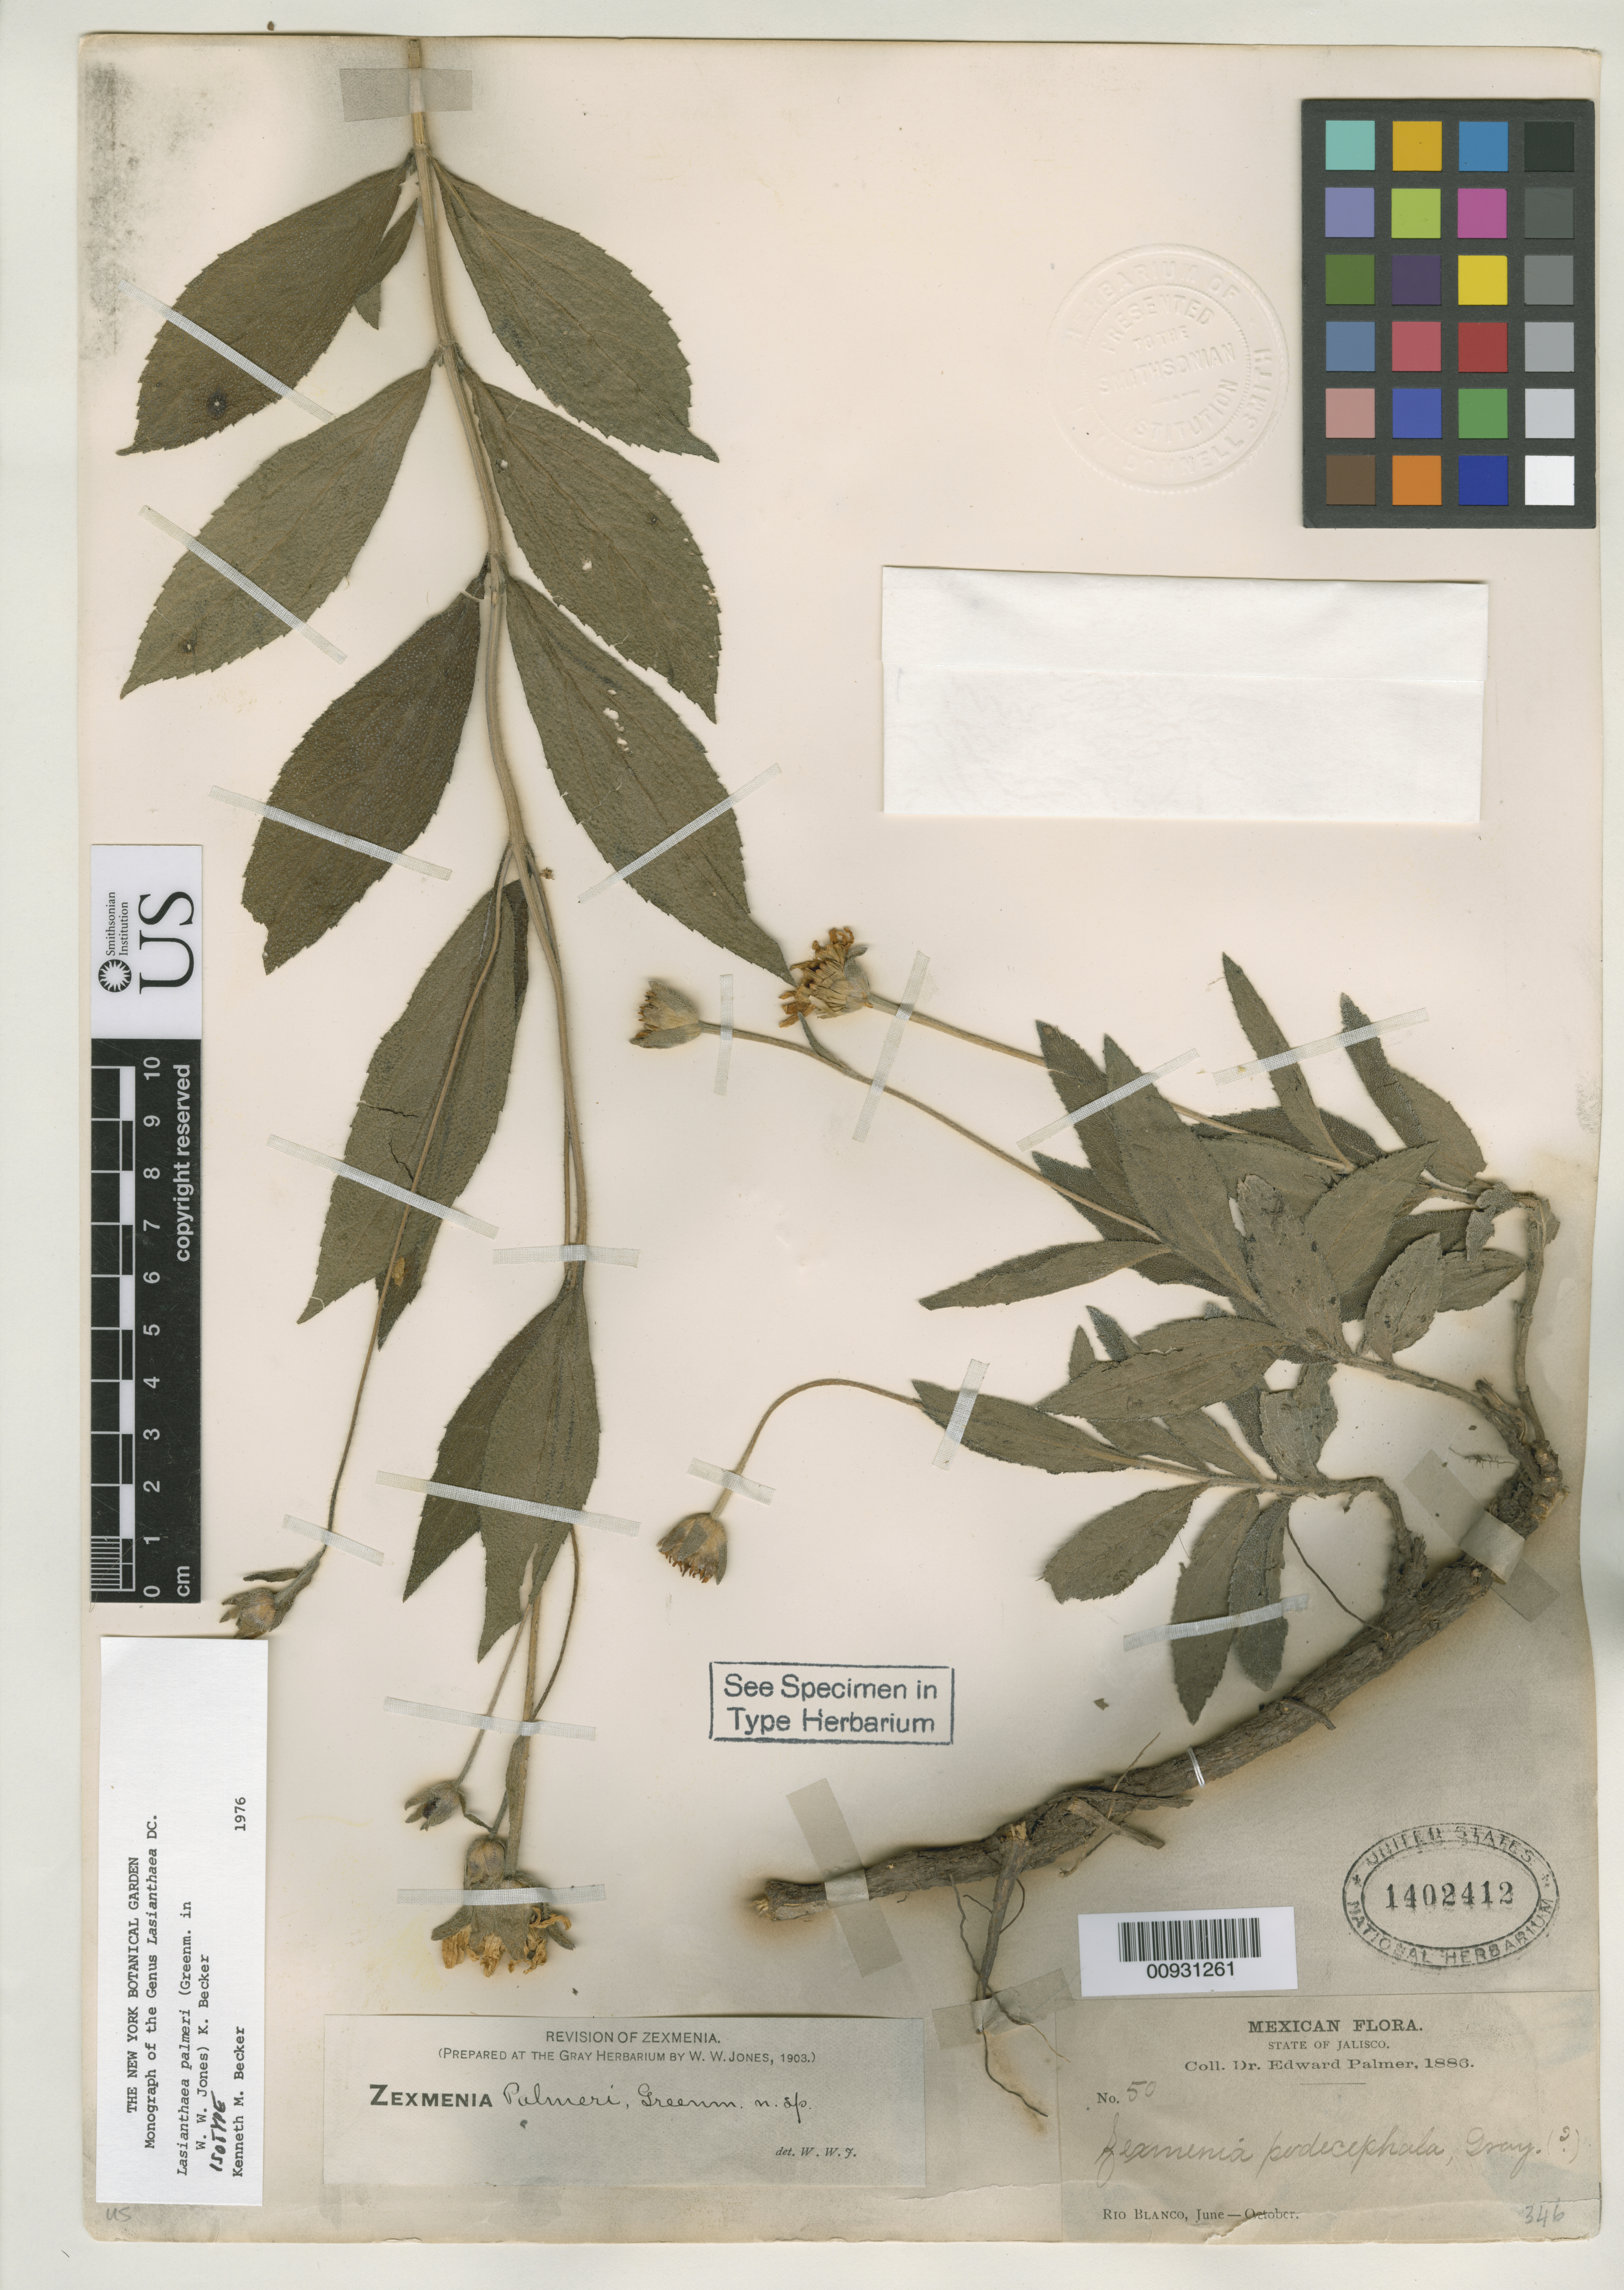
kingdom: Plantae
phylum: Tracheophyta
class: Magnoliopsida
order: Asterales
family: Asteraceae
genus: Zexmenia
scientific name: Zexmenia palmeri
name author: Greenm. ex W.W. Jones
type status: Isotype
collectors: E. Palmer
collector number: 50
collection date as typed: Jun 1886 to -- Oct 1886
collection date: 1886-06/1886-10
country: Mexico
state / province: Jalisco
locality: Río Blanco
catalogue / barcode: US 1402412